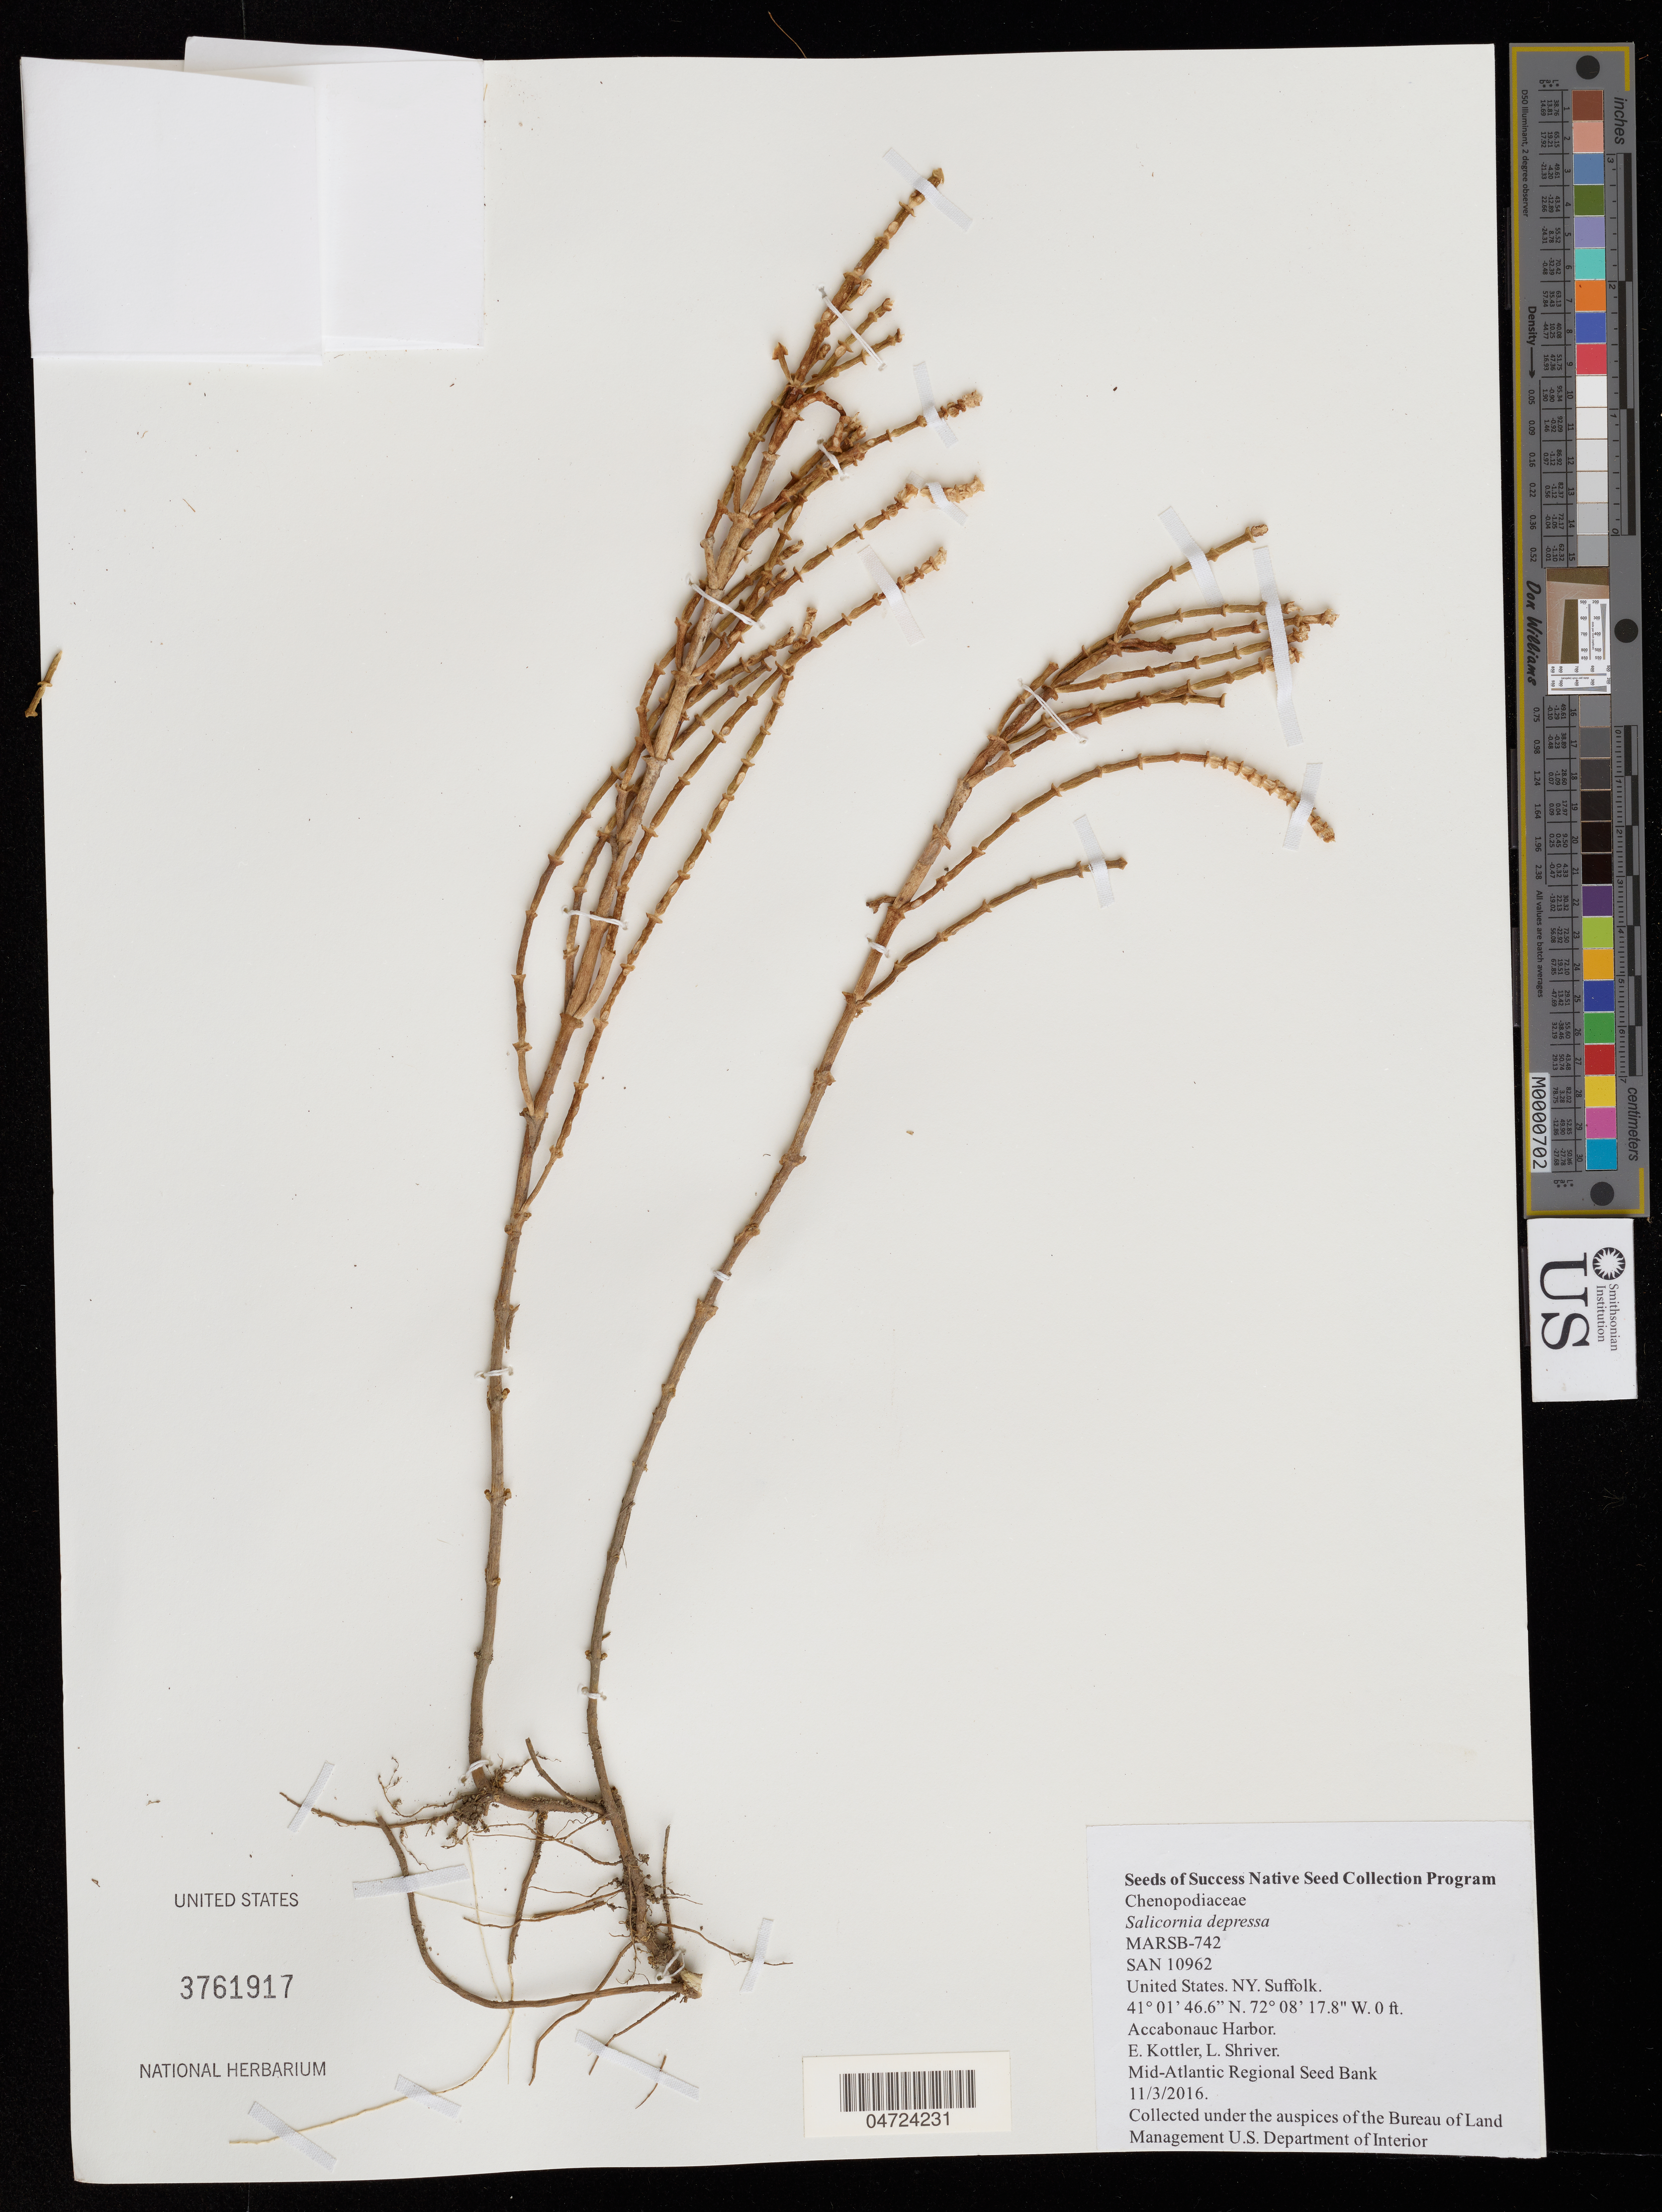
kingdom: Plantae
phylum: Tracheophyta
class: Magnoliopsida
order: Caryophyllales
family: Amaranthaceae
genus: Salicornia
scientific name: Salicornia depressa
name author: Standl.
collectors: E. Kottler & L. Shriver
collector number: MARSB-742/SAN10926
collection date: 2016-11-03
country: United States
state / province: New York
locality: NY. Suffolk.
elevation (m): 0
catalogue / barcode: US 3761917